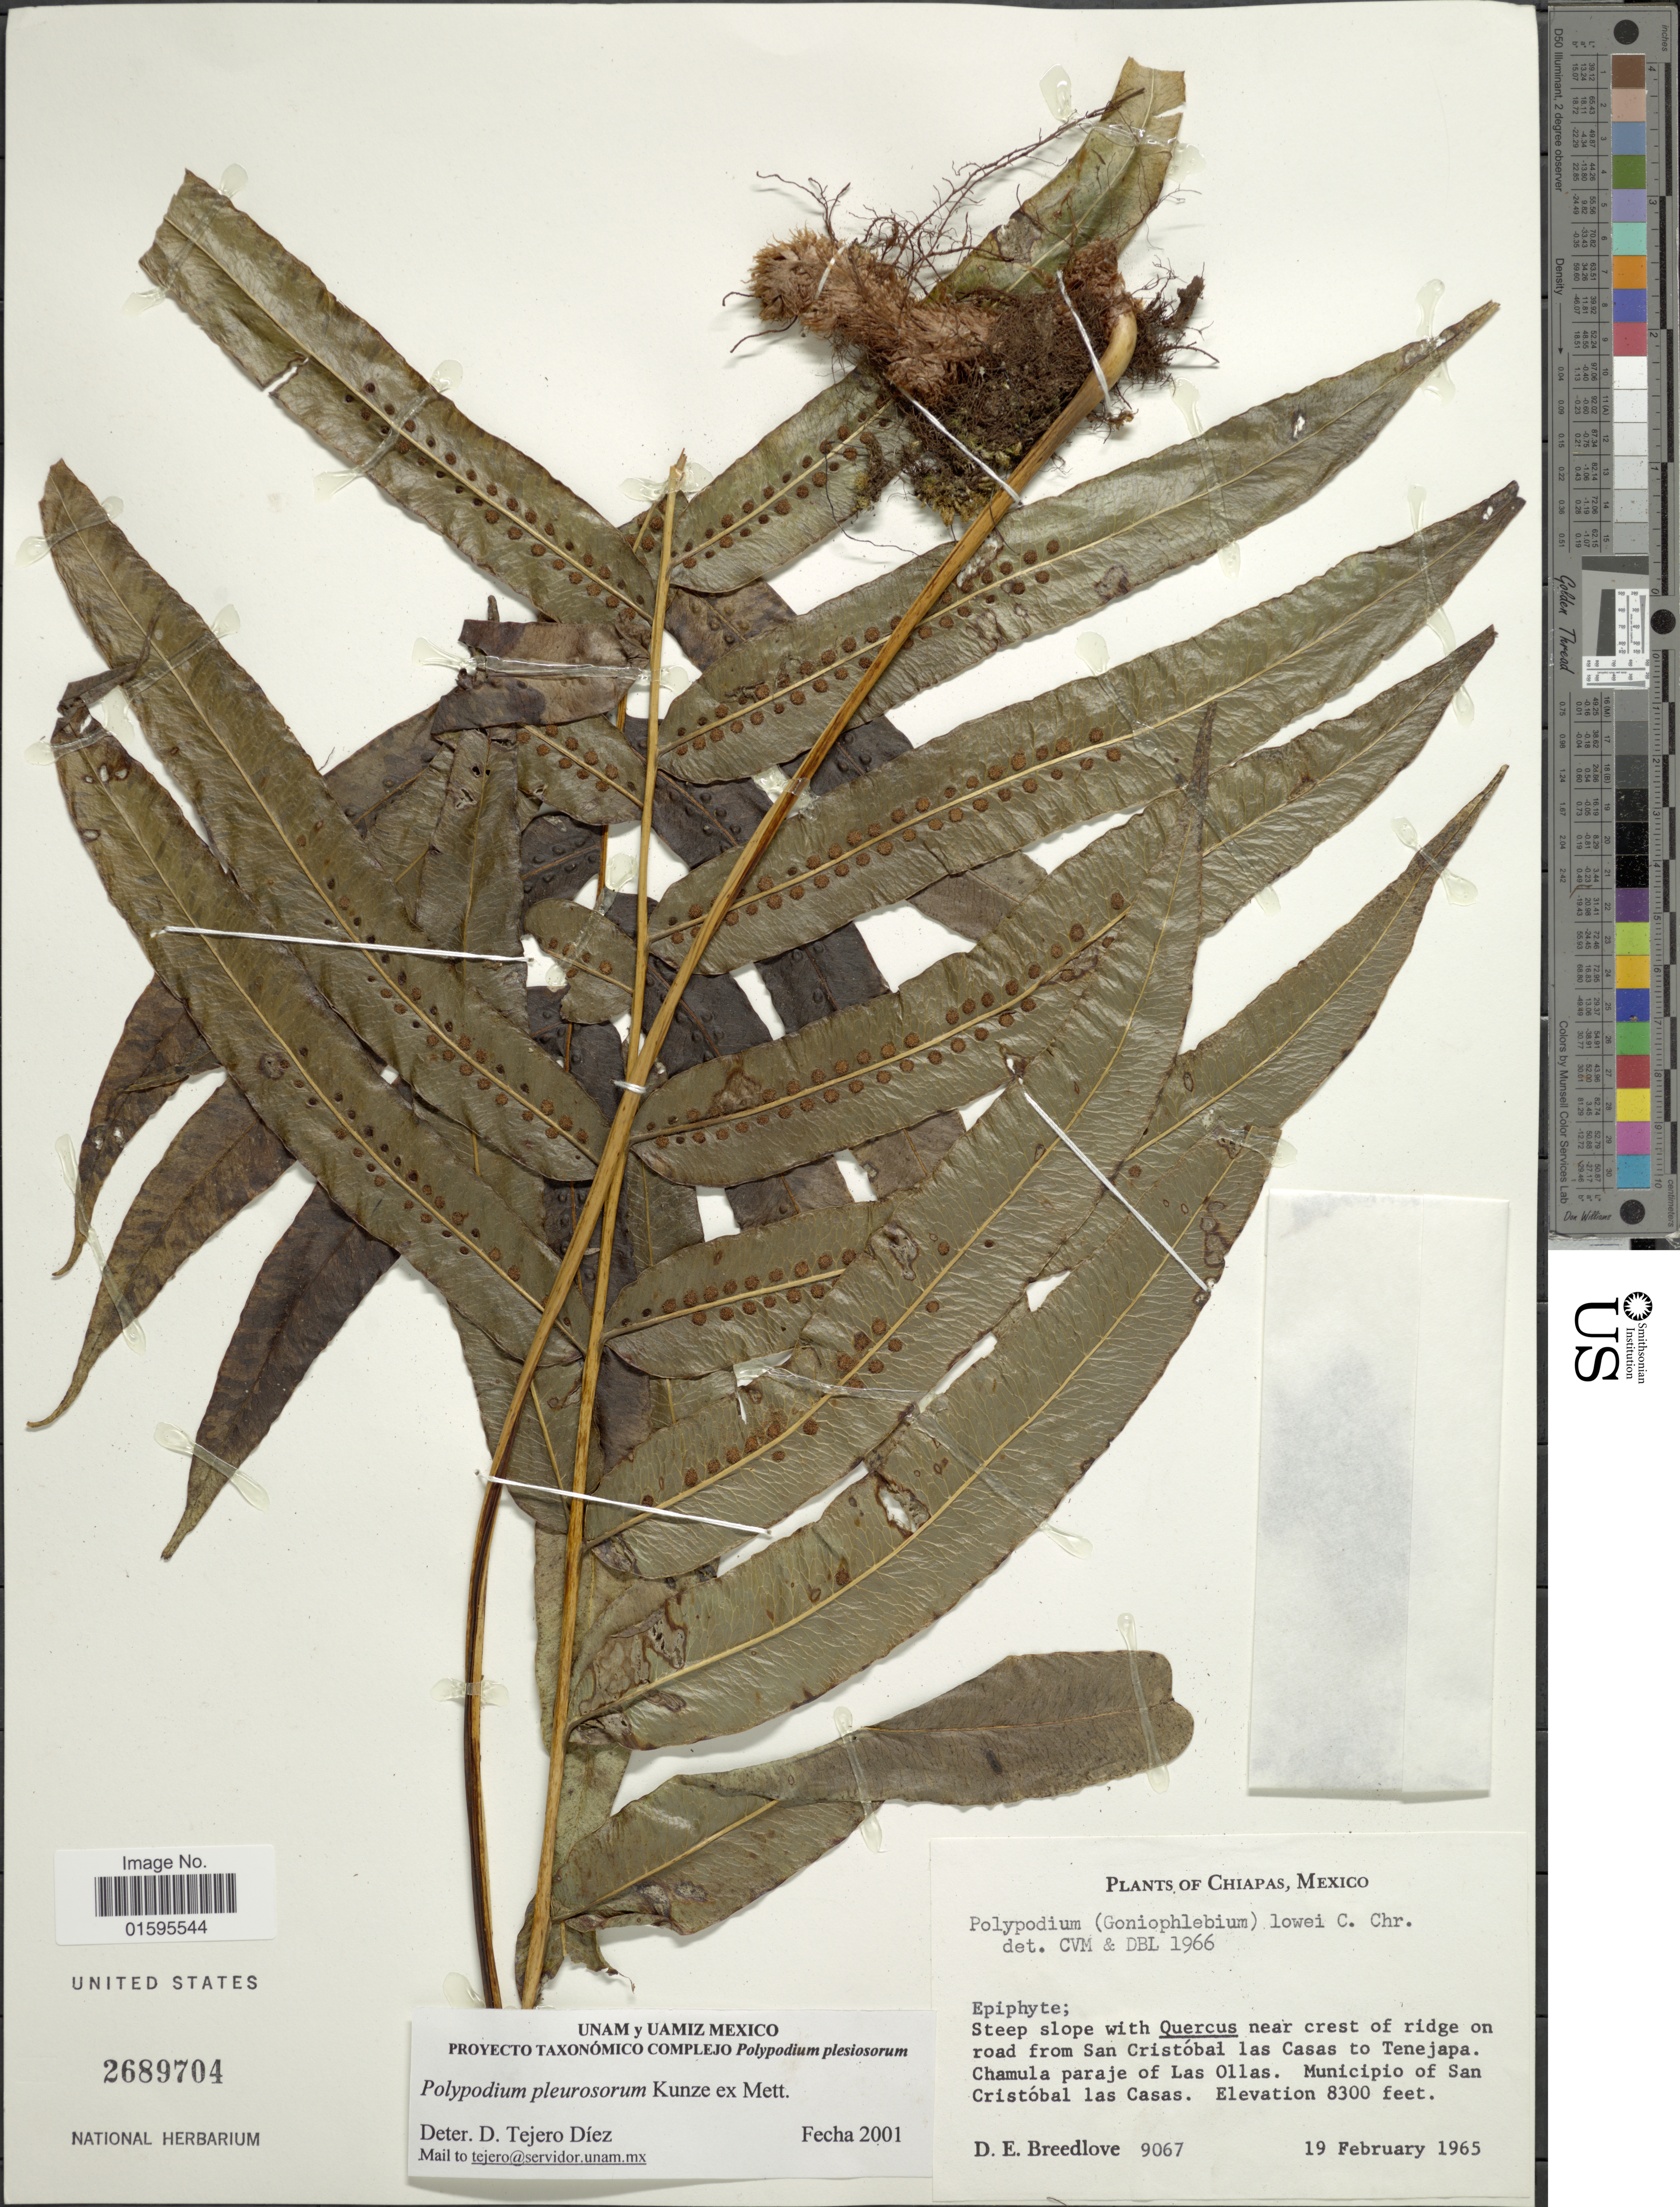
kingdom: Plantae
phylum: Tracheophyta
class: Polypodiopsida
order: Polypodiales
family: Polypodiaceae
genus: Polypodium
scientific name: Polypodium pleurosorum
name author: Kunze ex Mett.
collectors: D. E. Breedlove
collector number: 9067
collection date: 1965-02-19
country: Mexico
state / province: Chiapas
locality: Road from San Cristobal las Casas to Tenejapa, Chamula paraje of Las Ollas, Municipio of San Cristobal las Casas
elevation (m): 2530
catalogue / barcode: US 2689704